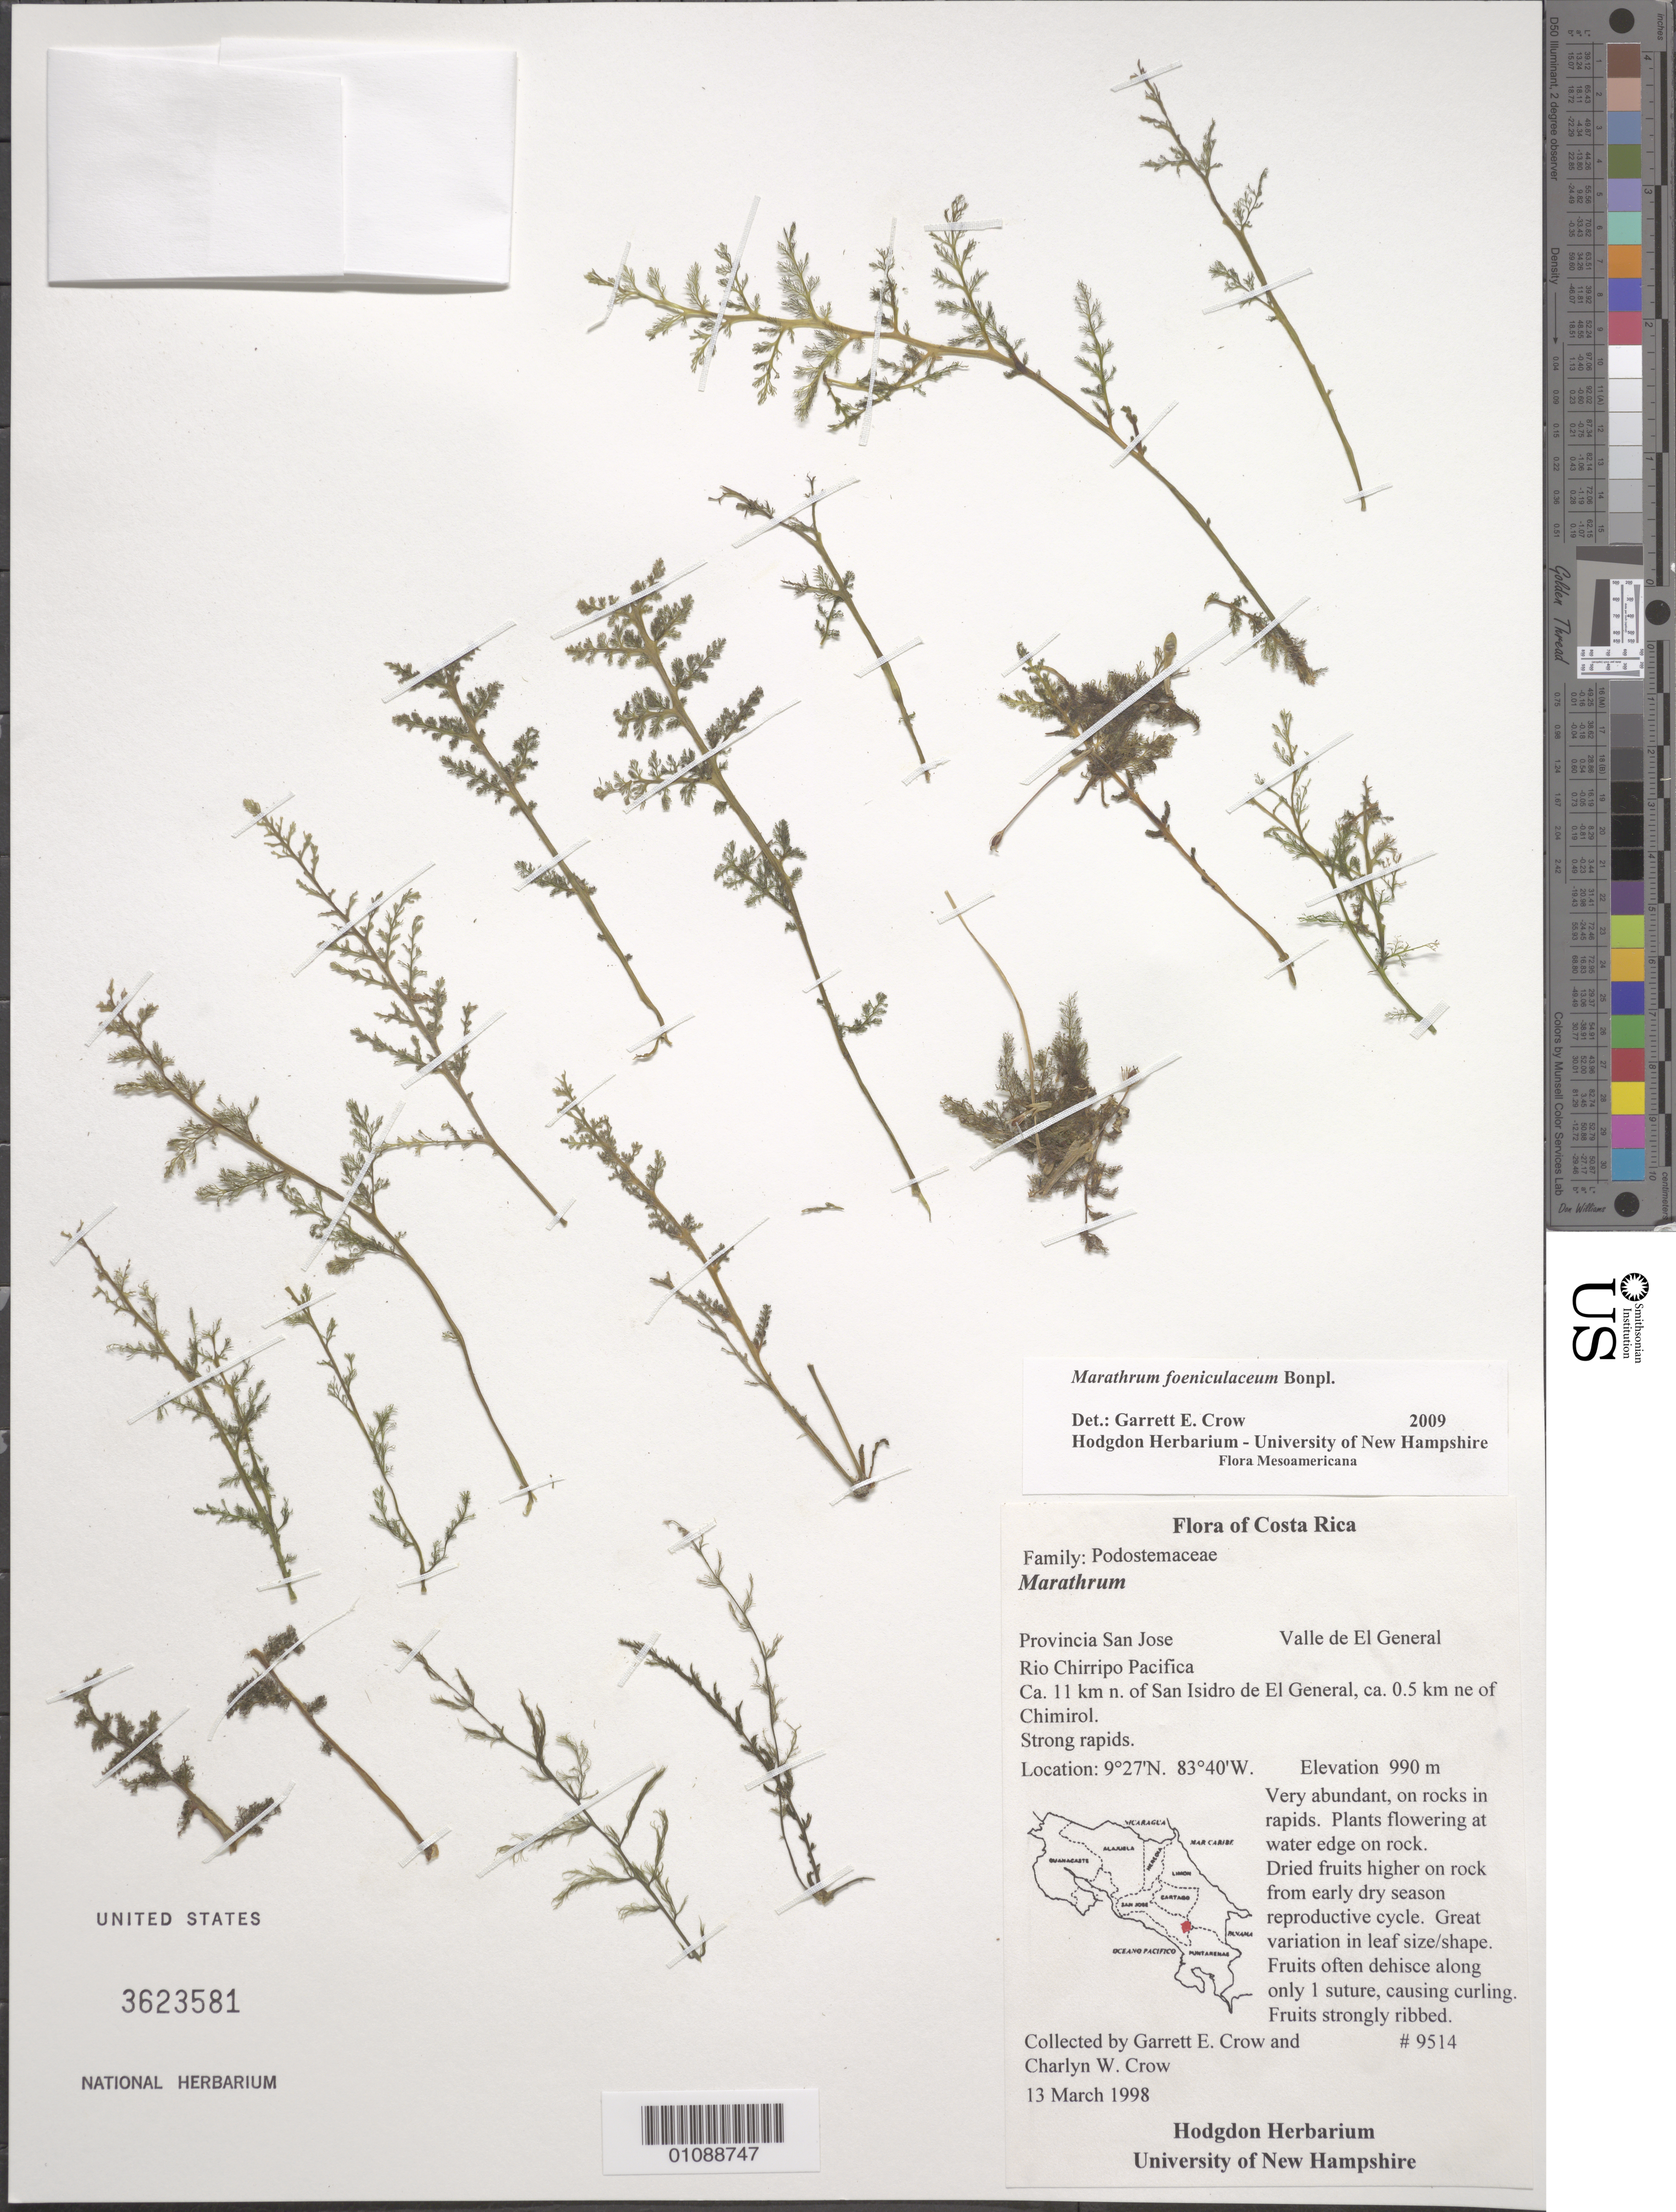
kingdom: Plantae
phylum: Tracheophyta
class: Magnoliopsida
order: Malpighiales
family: Podostemaceae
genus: Marathrum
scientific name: Marathrum foeniculaceum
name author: Bonpl.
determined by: Crow, G. E.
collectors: G. E. Crow & C. Crow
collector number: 9514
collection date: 1998-03-13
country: Costa Rica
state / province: San José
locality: Ca. 11 km N of San Isidoro de El General, ca. 0.5 km NE of Chimirol, Rio Chirripo Pacifica, Valle de El General.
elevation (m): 990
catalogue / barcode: US 3623581